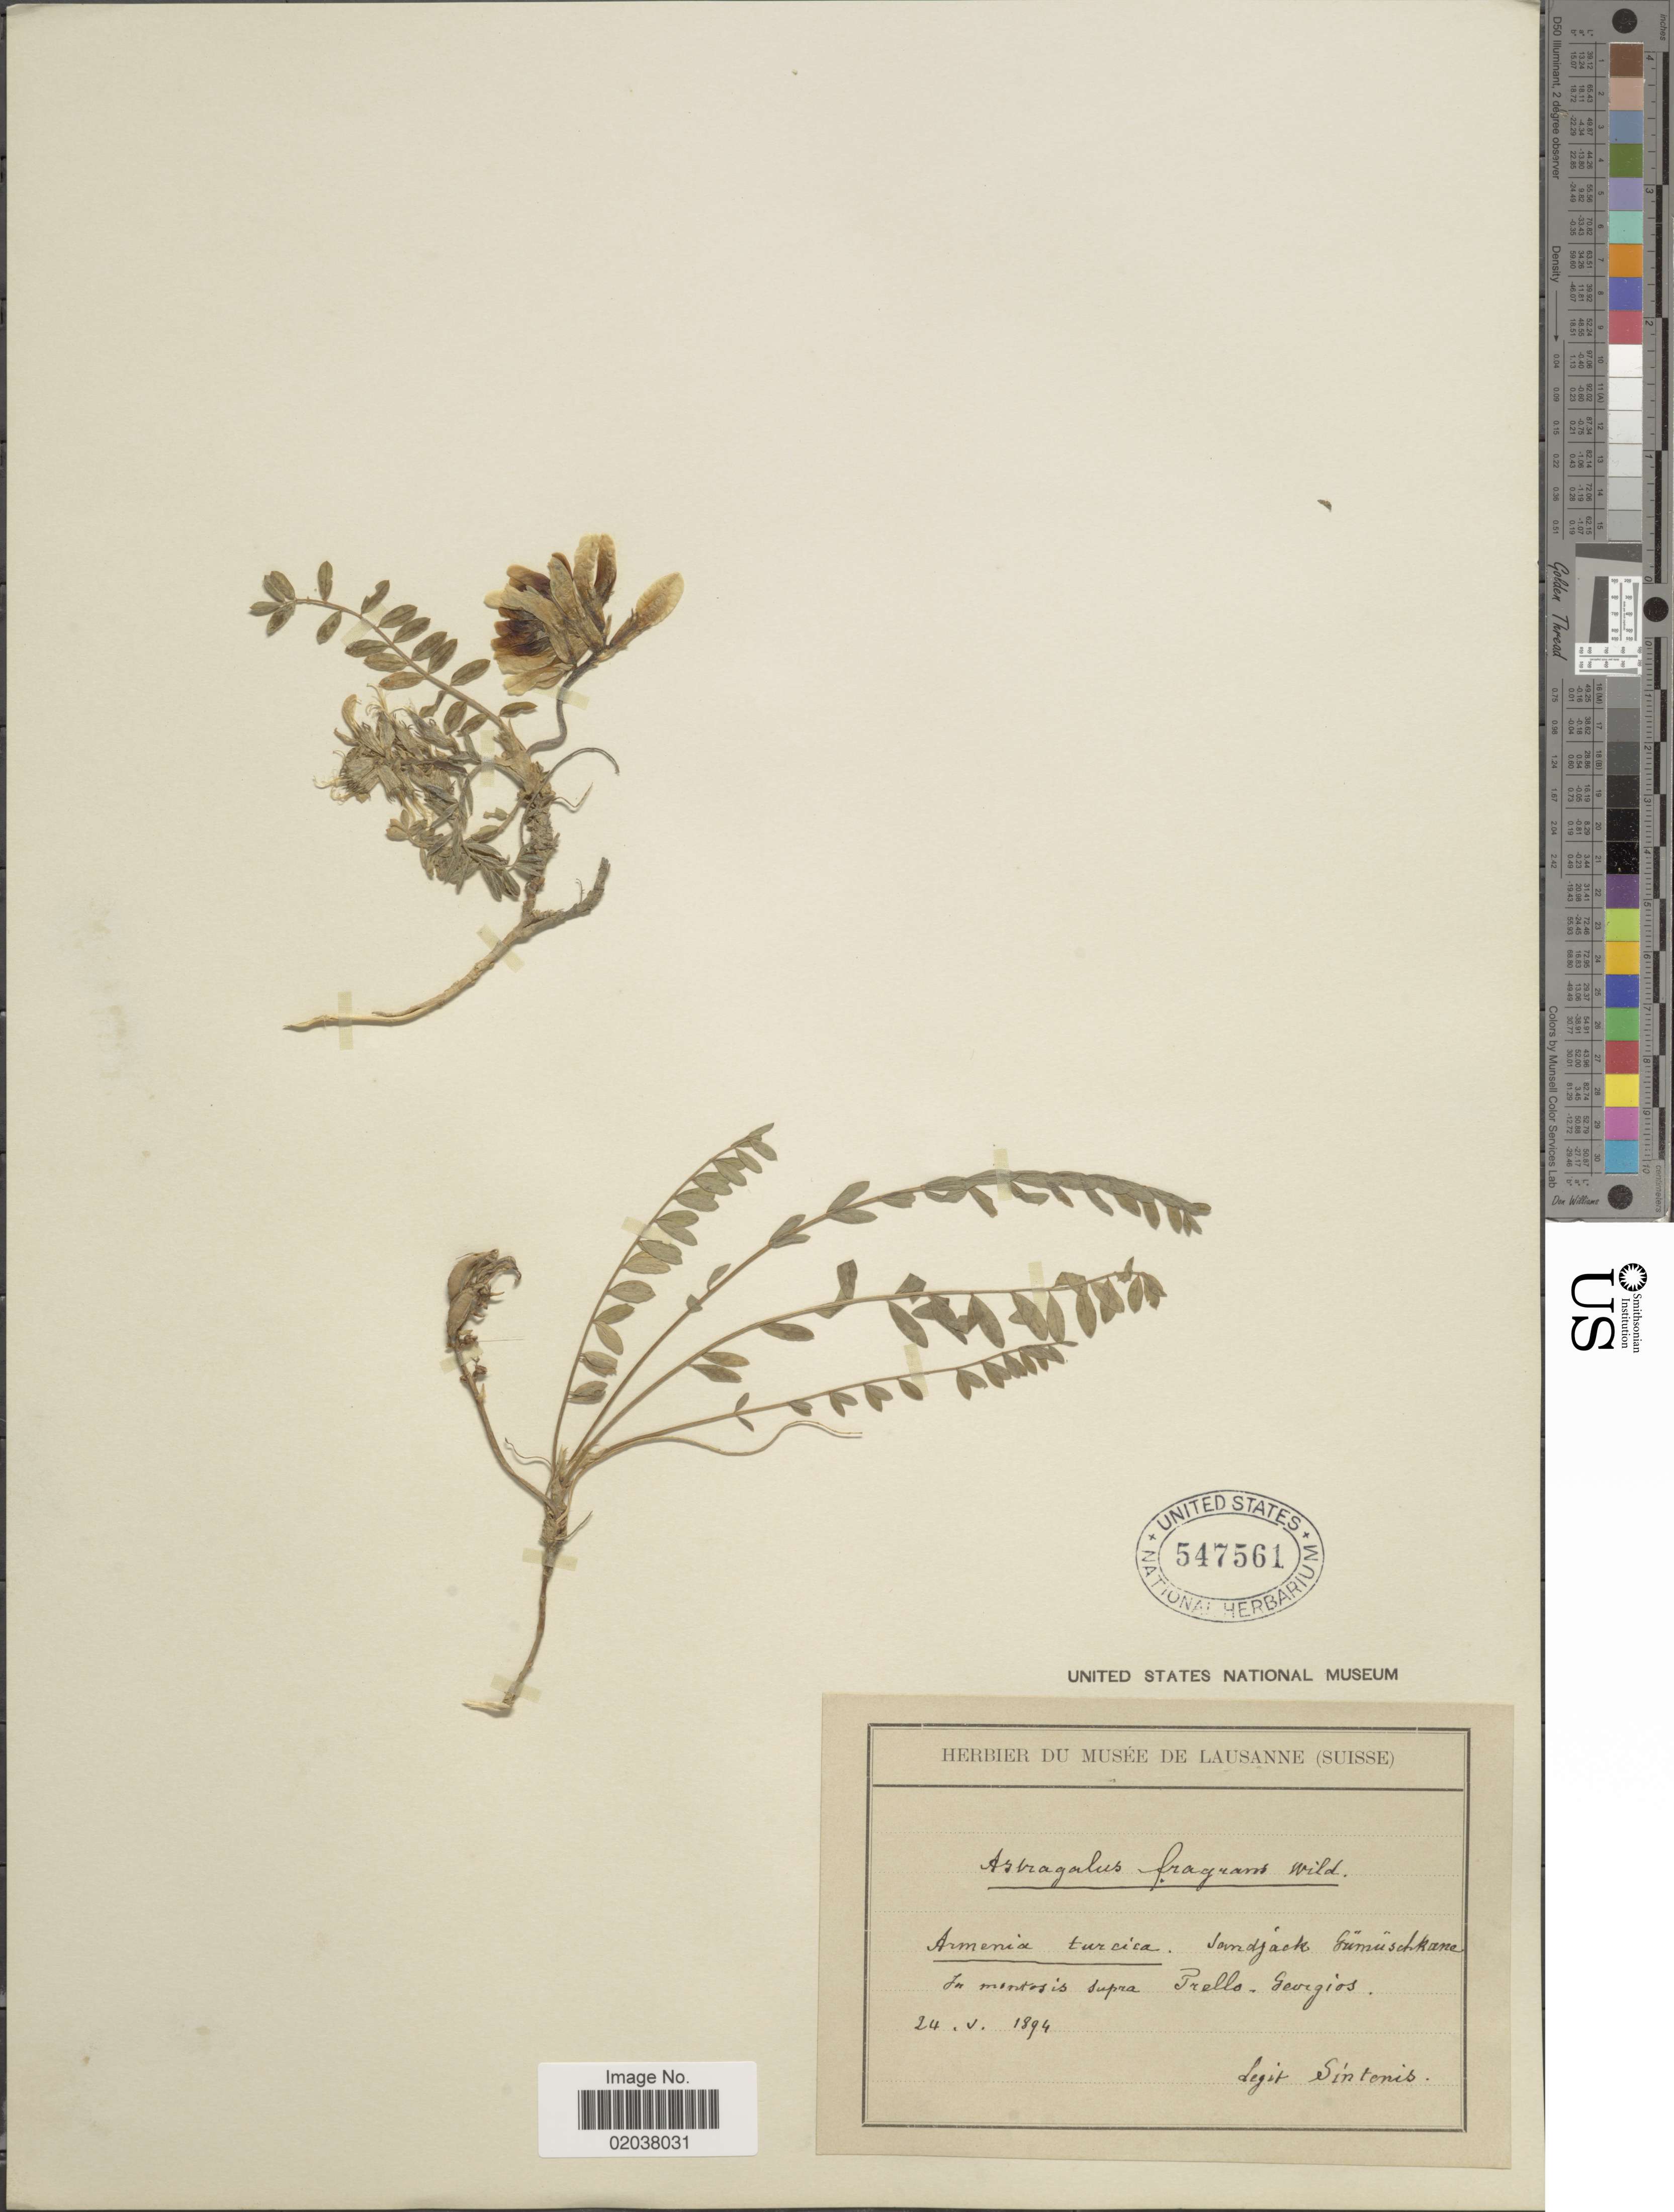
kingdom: Plantae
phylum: Tracheophyta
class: Magnoliopsida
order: Fabales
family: Fabaceae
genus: Astragalus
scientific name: Astragalus fragrans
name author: Willd.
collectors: -. Sintenis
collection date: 1894-05-24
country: Armenia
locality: Armenia turcica. Sandjack Gümüschkane. In mentosis supra Prello-Georgios. [interpreted]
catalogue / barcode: US 547561